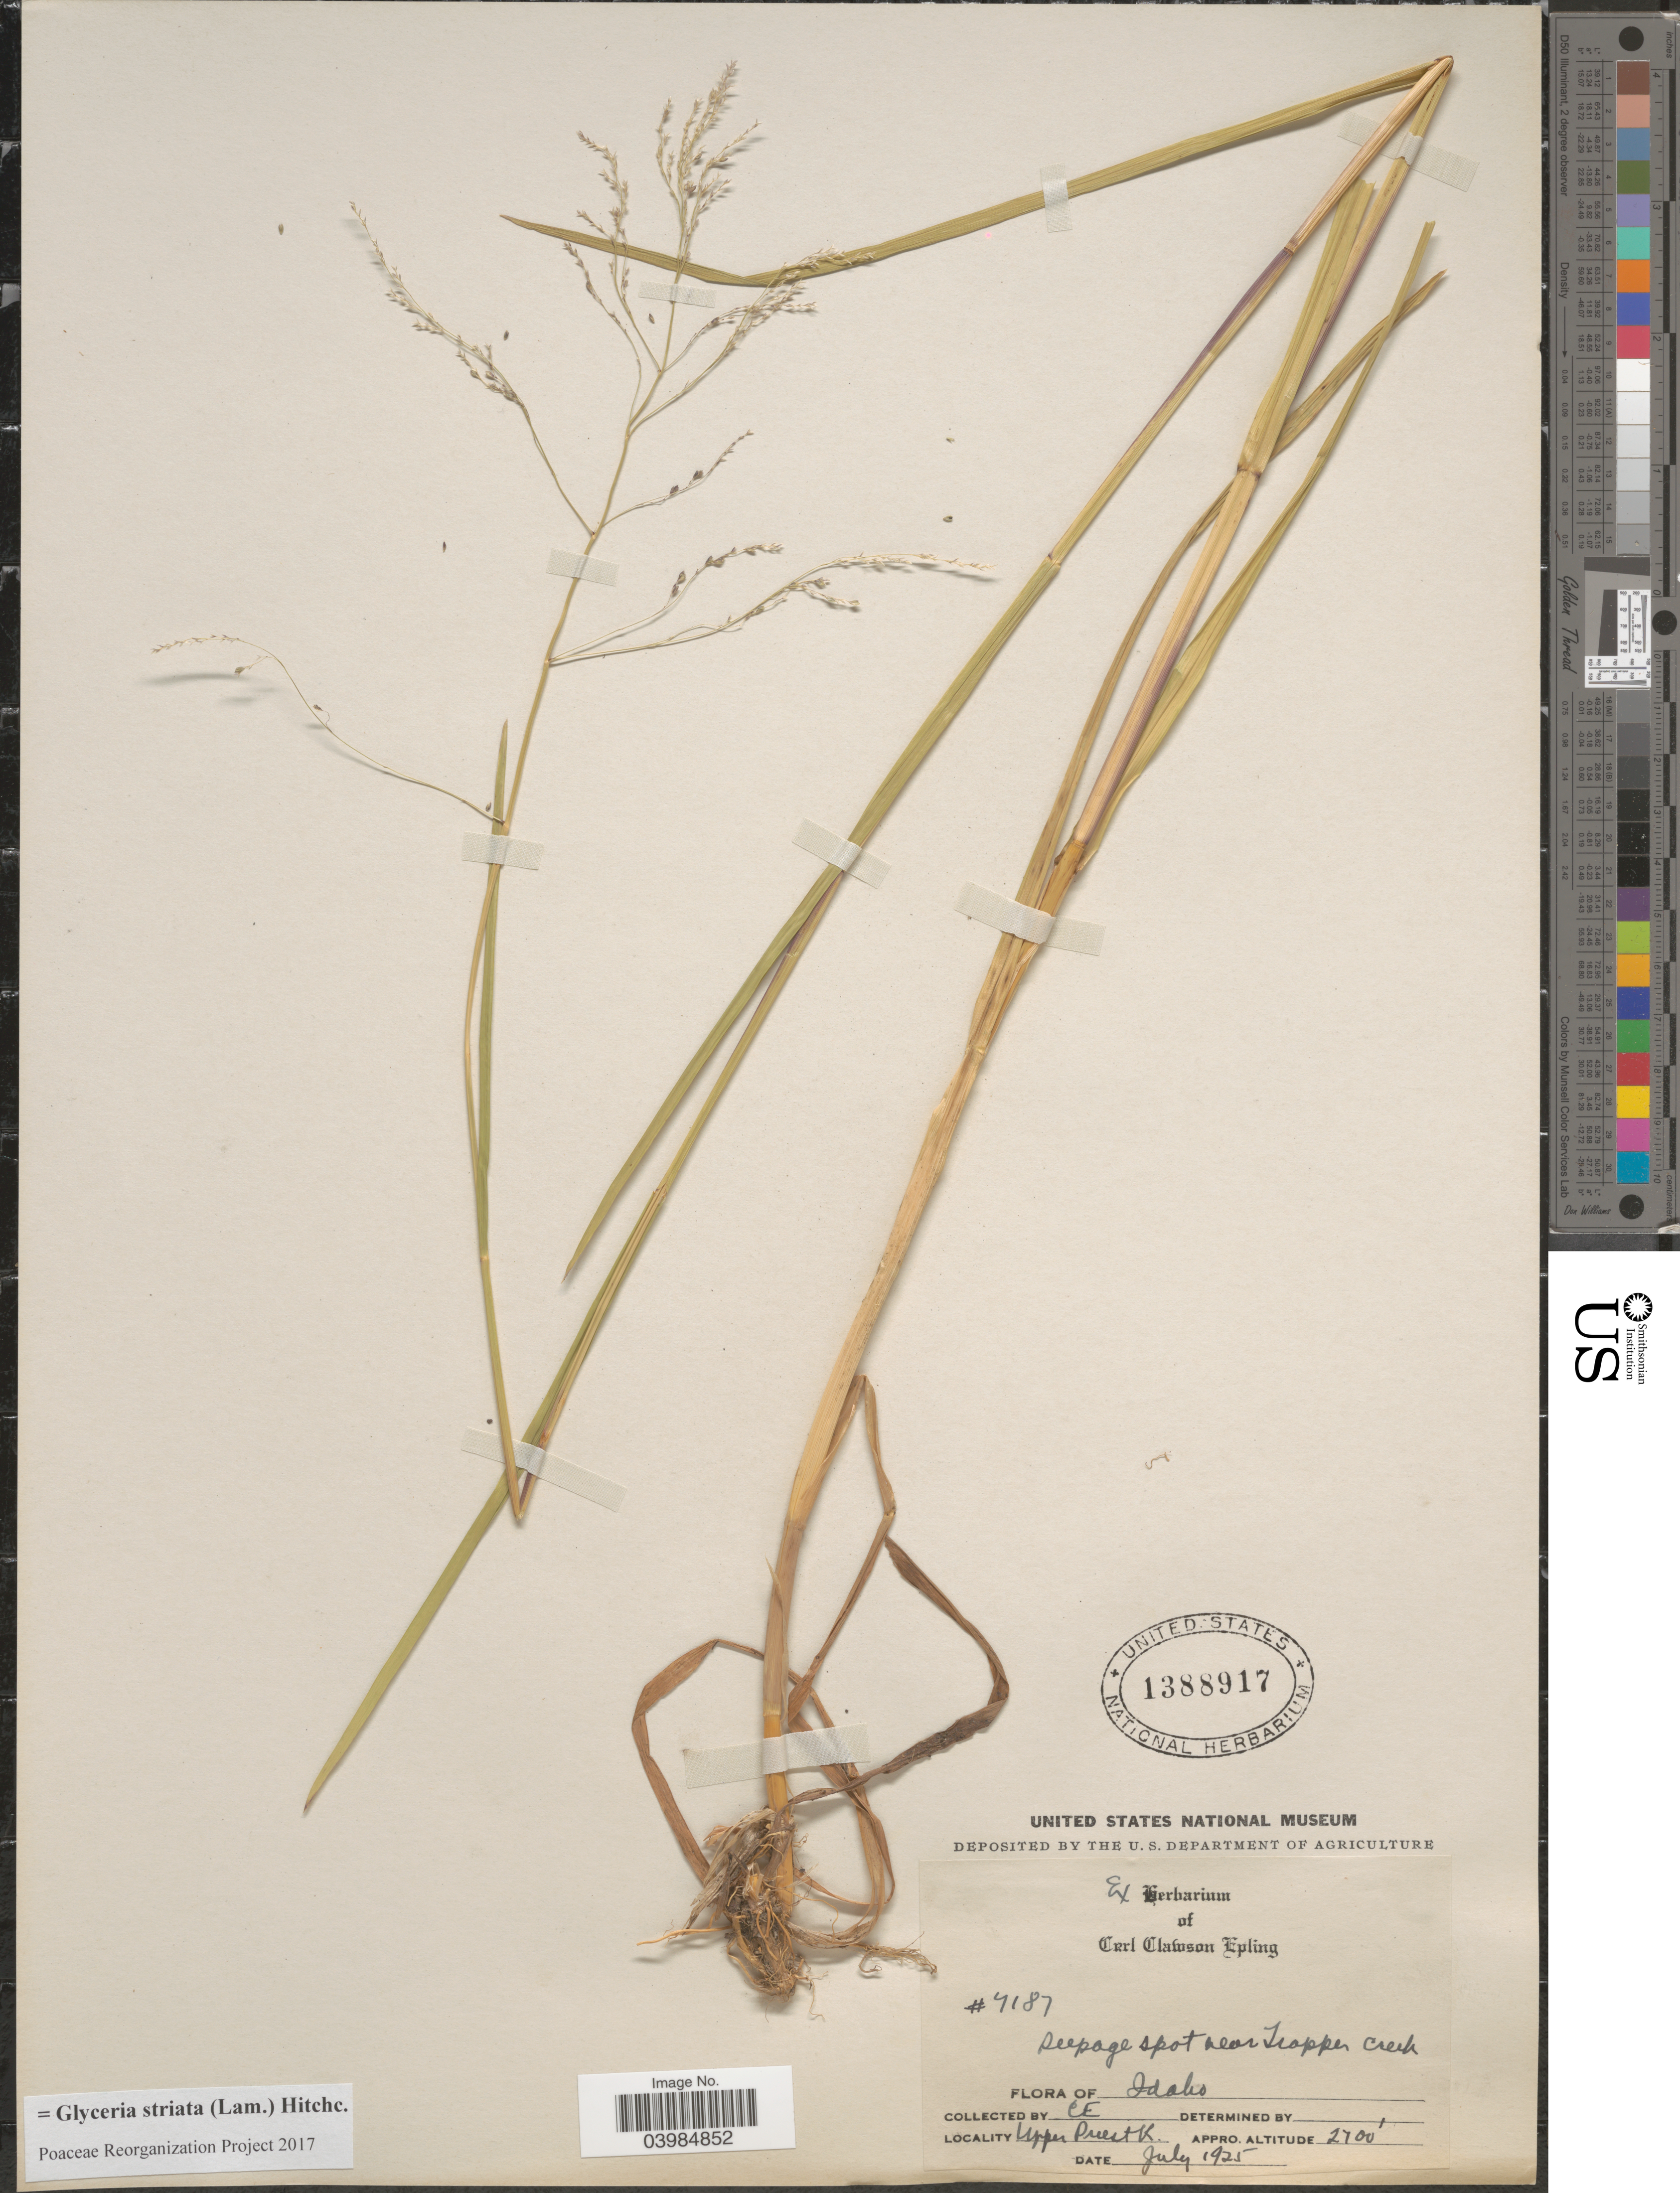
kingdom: Plantae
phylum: Tracheophyta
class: Liliopsida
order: Poales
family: Poaceae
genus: Glyceria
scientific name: Glyceria striata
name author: (Lam.) Hitchc.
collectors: C. C. Epling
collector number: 4187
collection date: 1925-07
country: United States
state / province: Idaho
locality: Seepage spot near Tropper Creek. Upper Priest K.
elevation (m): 823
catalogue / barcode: US 1388917